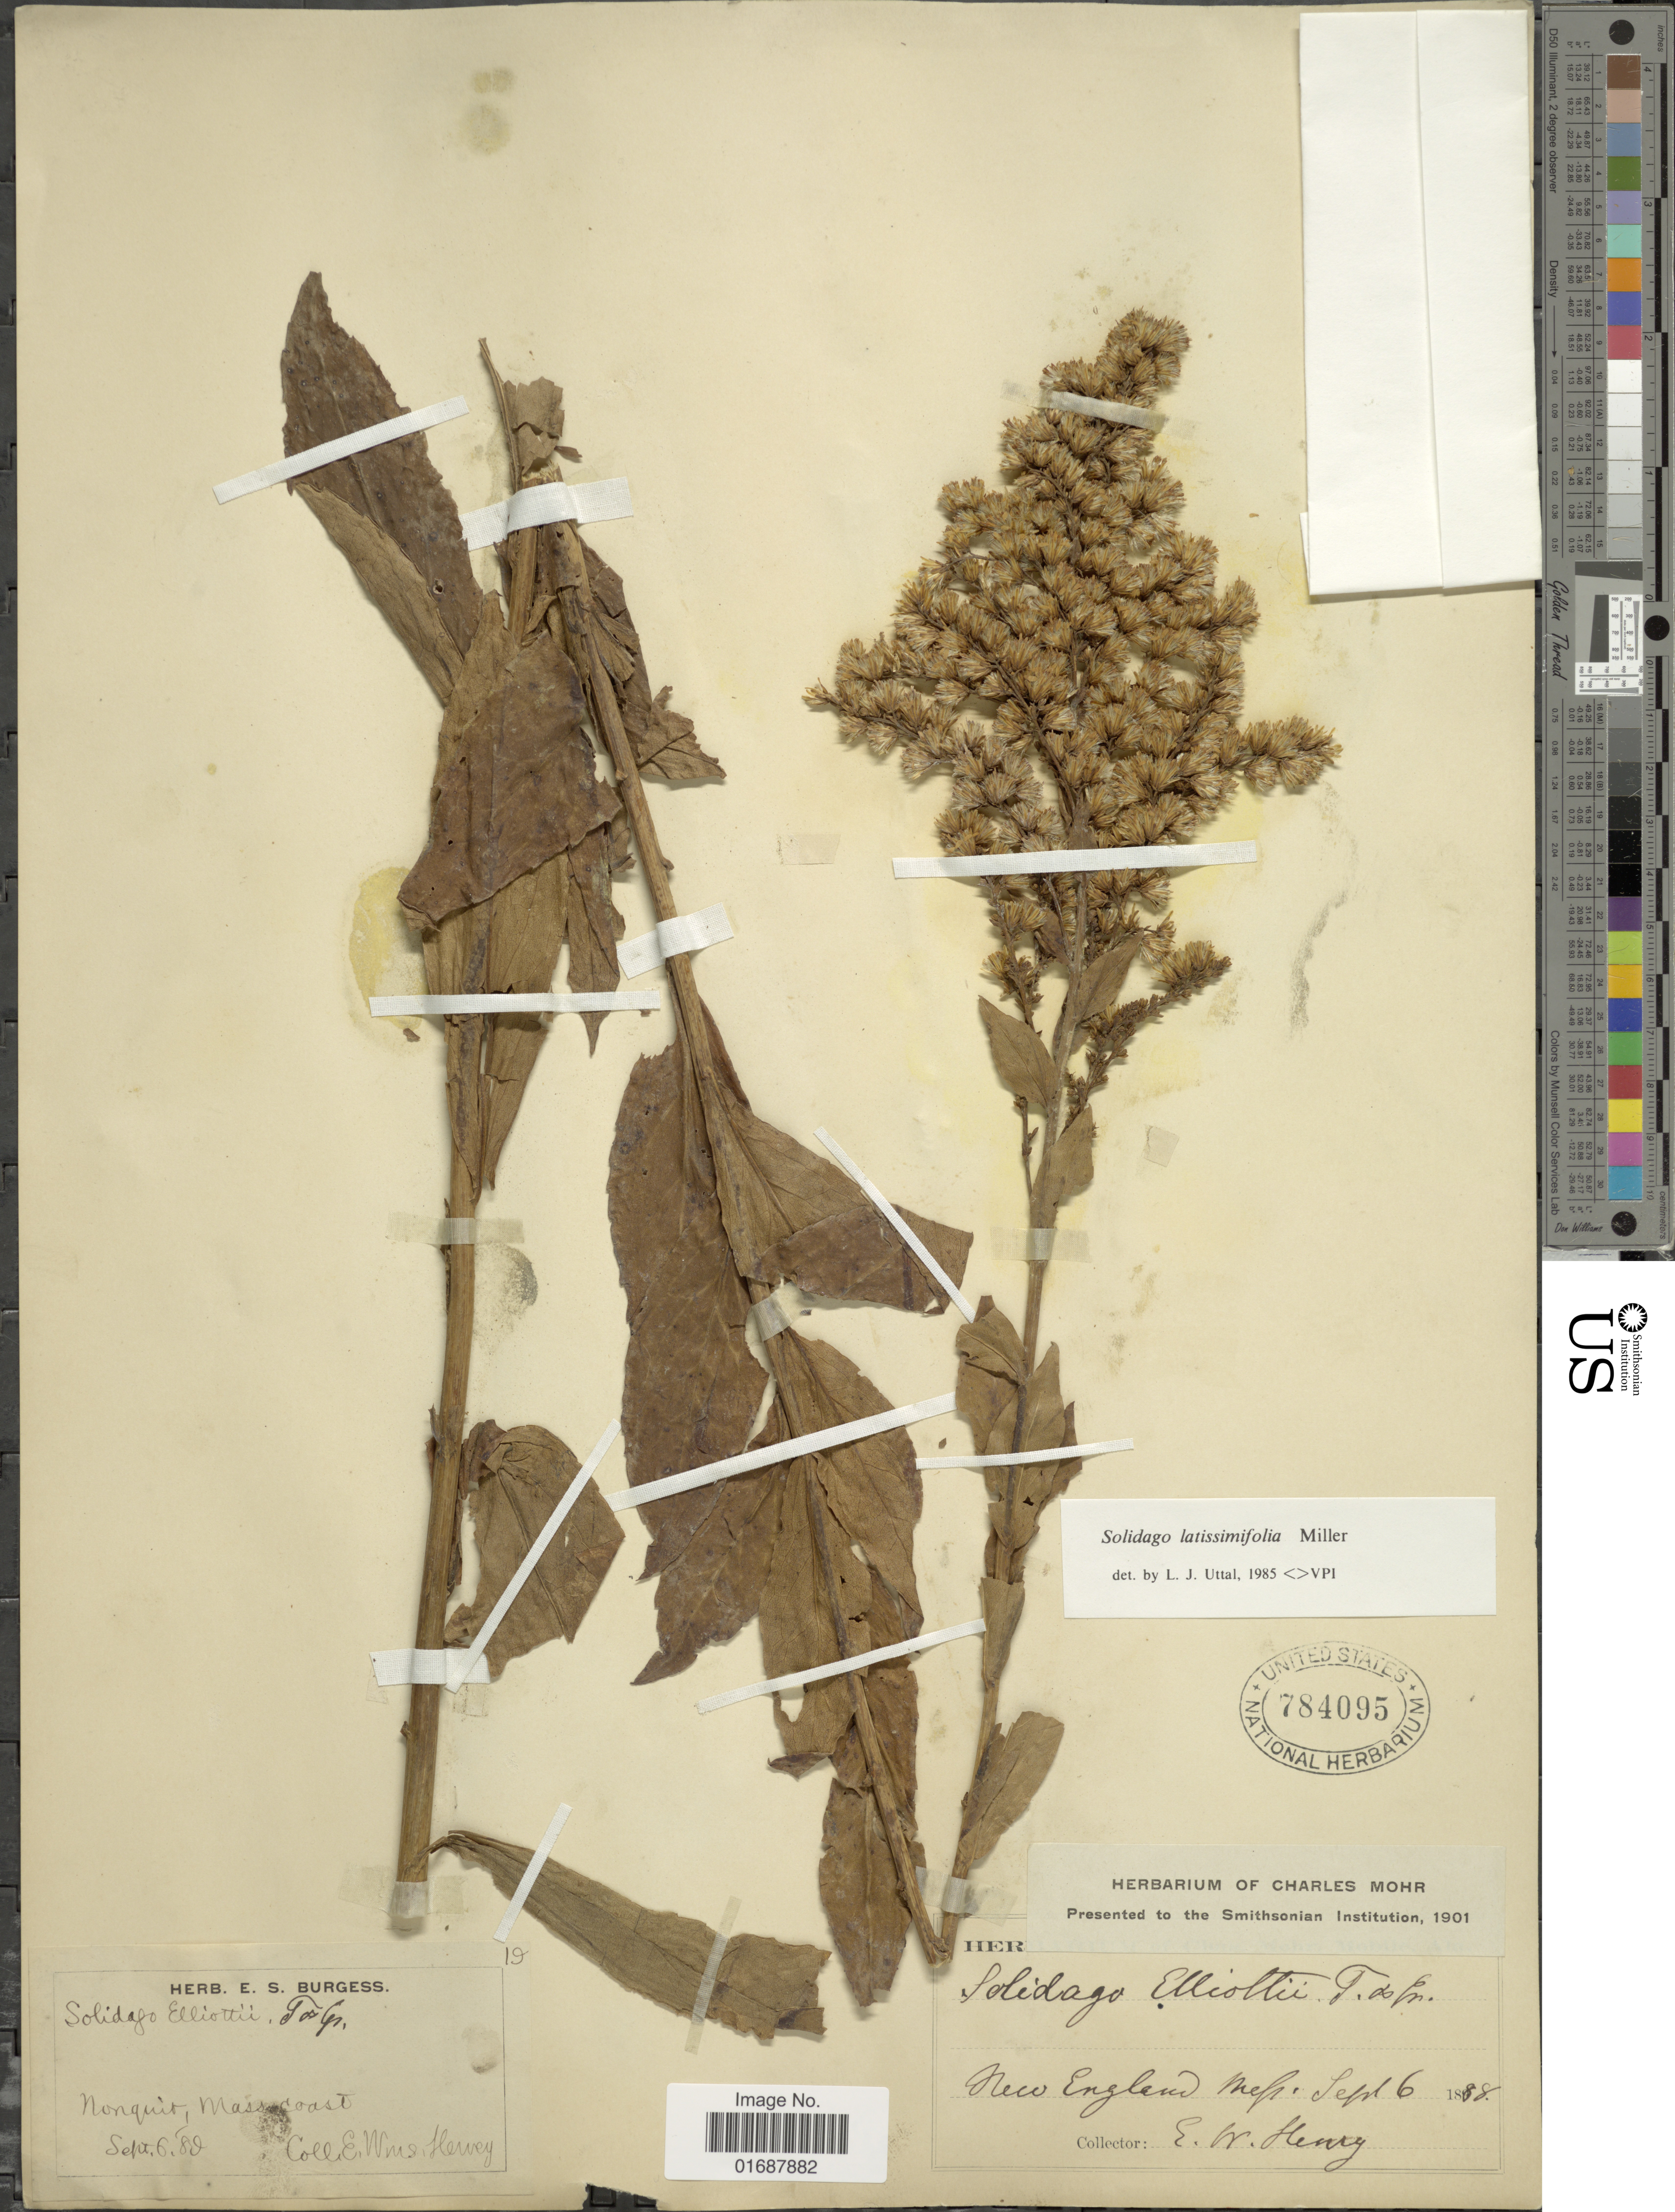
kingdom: Plantae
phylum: Tracheophyta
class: Magnoliopsida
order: Asterales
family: Asteraceae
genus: Solidago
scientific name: Solidago latissimifolia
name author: Mill.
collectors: E. Henry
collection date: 1888-09-06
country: United States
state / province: Massachusetts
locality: New England. Nonquitt.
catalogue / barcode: US 784095